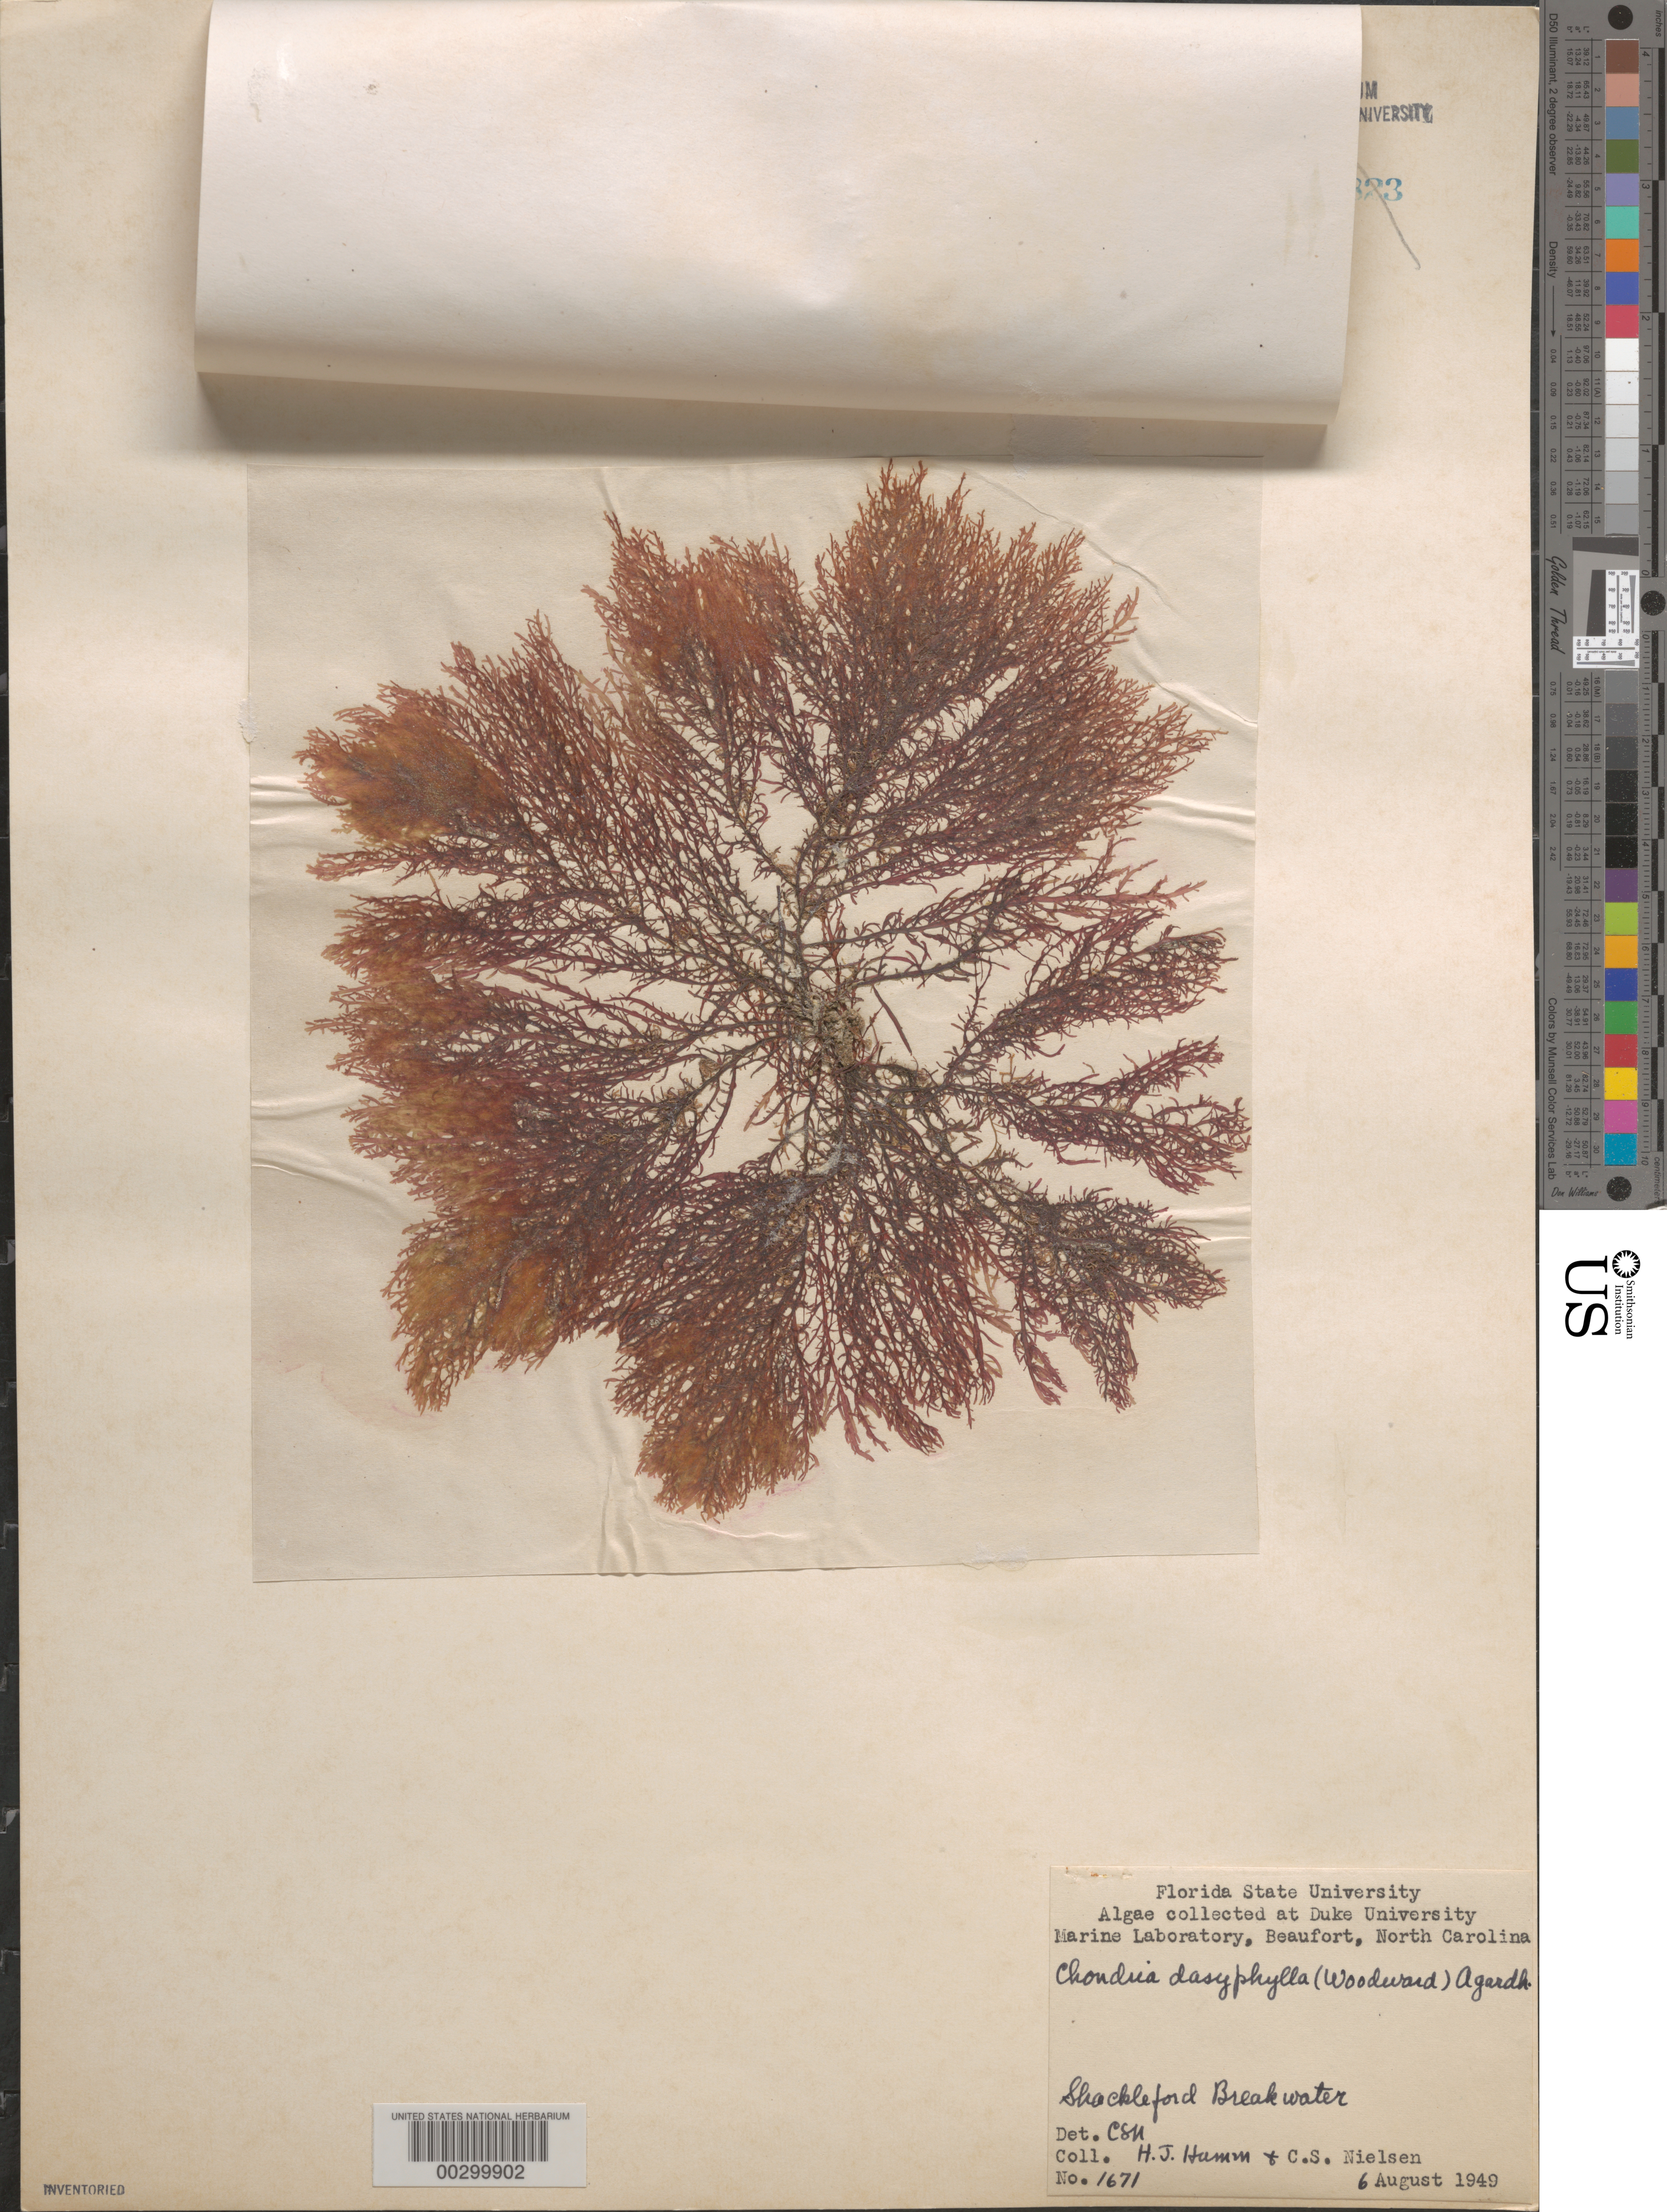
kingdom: Plantae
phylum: Rhodophyta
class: Florideophyceae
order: Ceramiales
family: Rhodomelaceae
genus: Chondria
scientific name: Chondria dasyphylla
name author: (Woodw.) C. Agardh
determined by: Nielsen, C. S.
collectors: H. J. Humm & C. S. Nielsen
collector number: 1671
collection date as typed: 06 Aug 1949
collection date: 1949-08-06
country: United States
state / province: North Carolina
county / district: Carteret County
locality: Beaufort, Shackleford breakwater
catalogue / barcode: US 21608